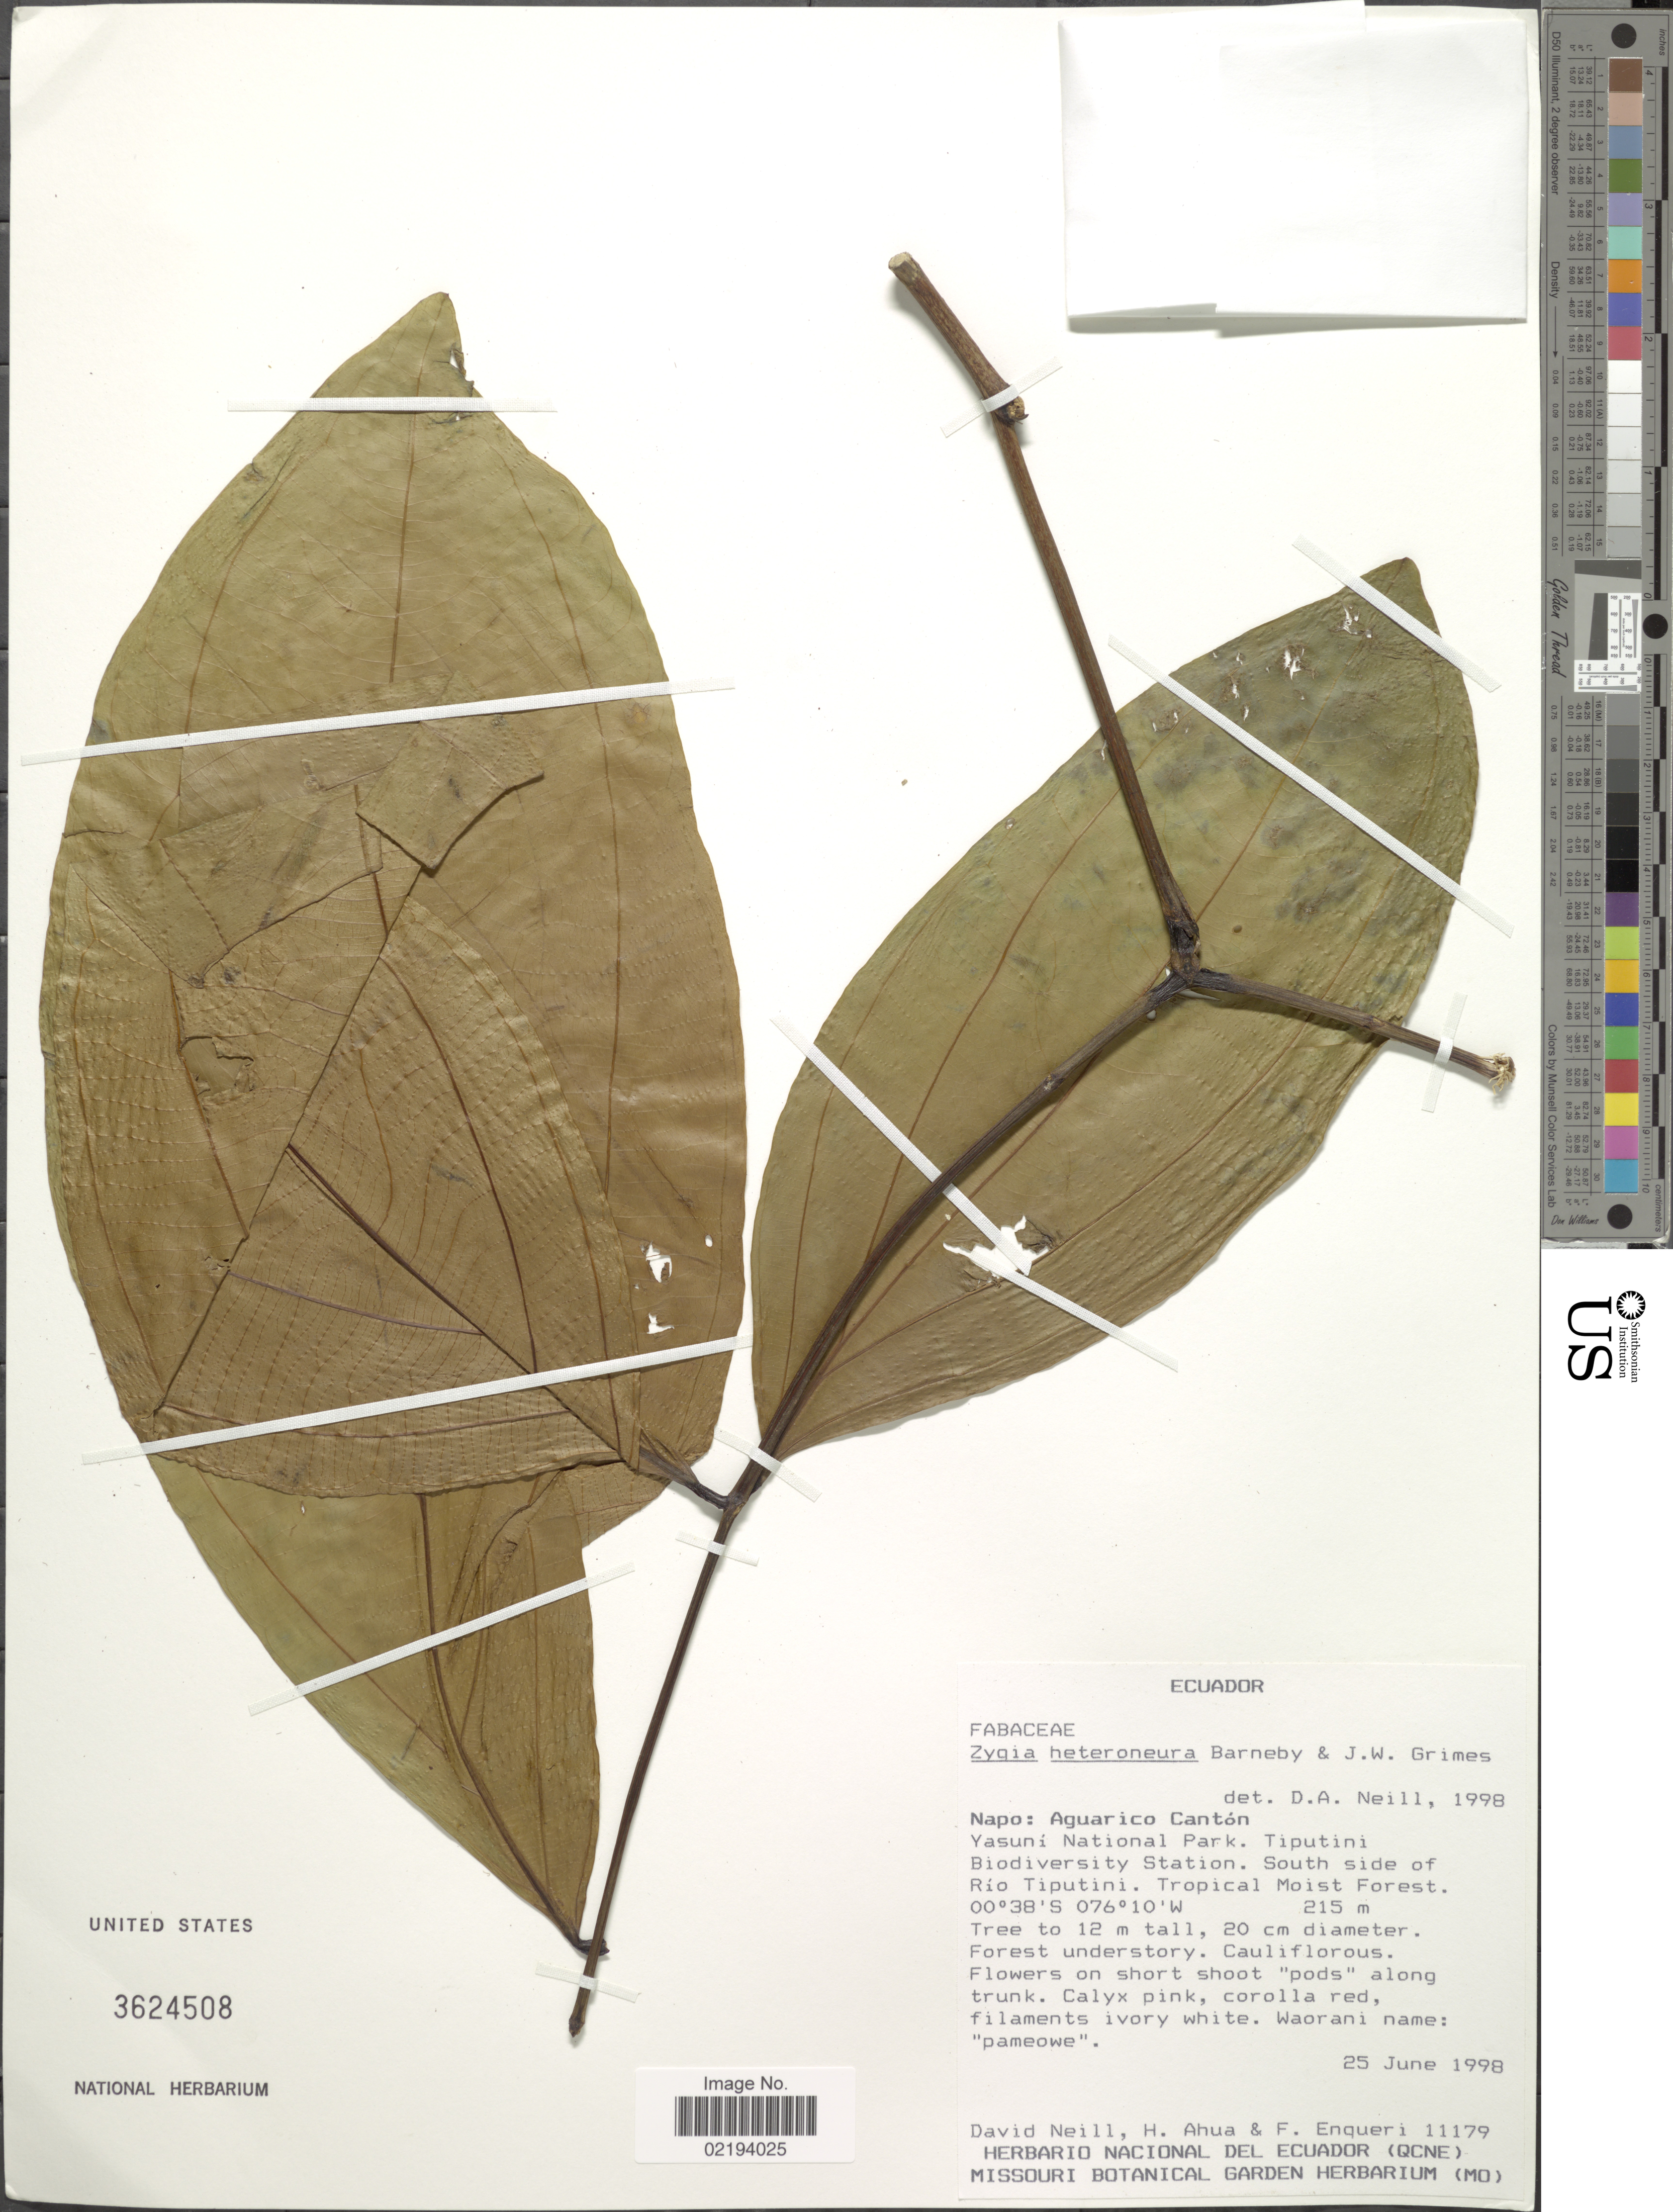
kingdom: Plantae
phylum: Tracheophyta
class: Magnoliopsida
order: Fabales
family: Fabaceae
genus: Zygia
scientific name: Zygia cupirensis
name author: (C. Barbosa) L. Rico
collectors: D. Neill, H. Ahua & F. Enqueri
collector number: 1179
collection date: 1998-06-25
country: Ecuador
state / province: Napo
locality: Aguarico Cantón, Yasuni National Park. Tiputini Biodiversity Station. South side of Río Tiputini. Tropical Moist Forest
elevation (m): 215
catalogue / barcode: US 3624508